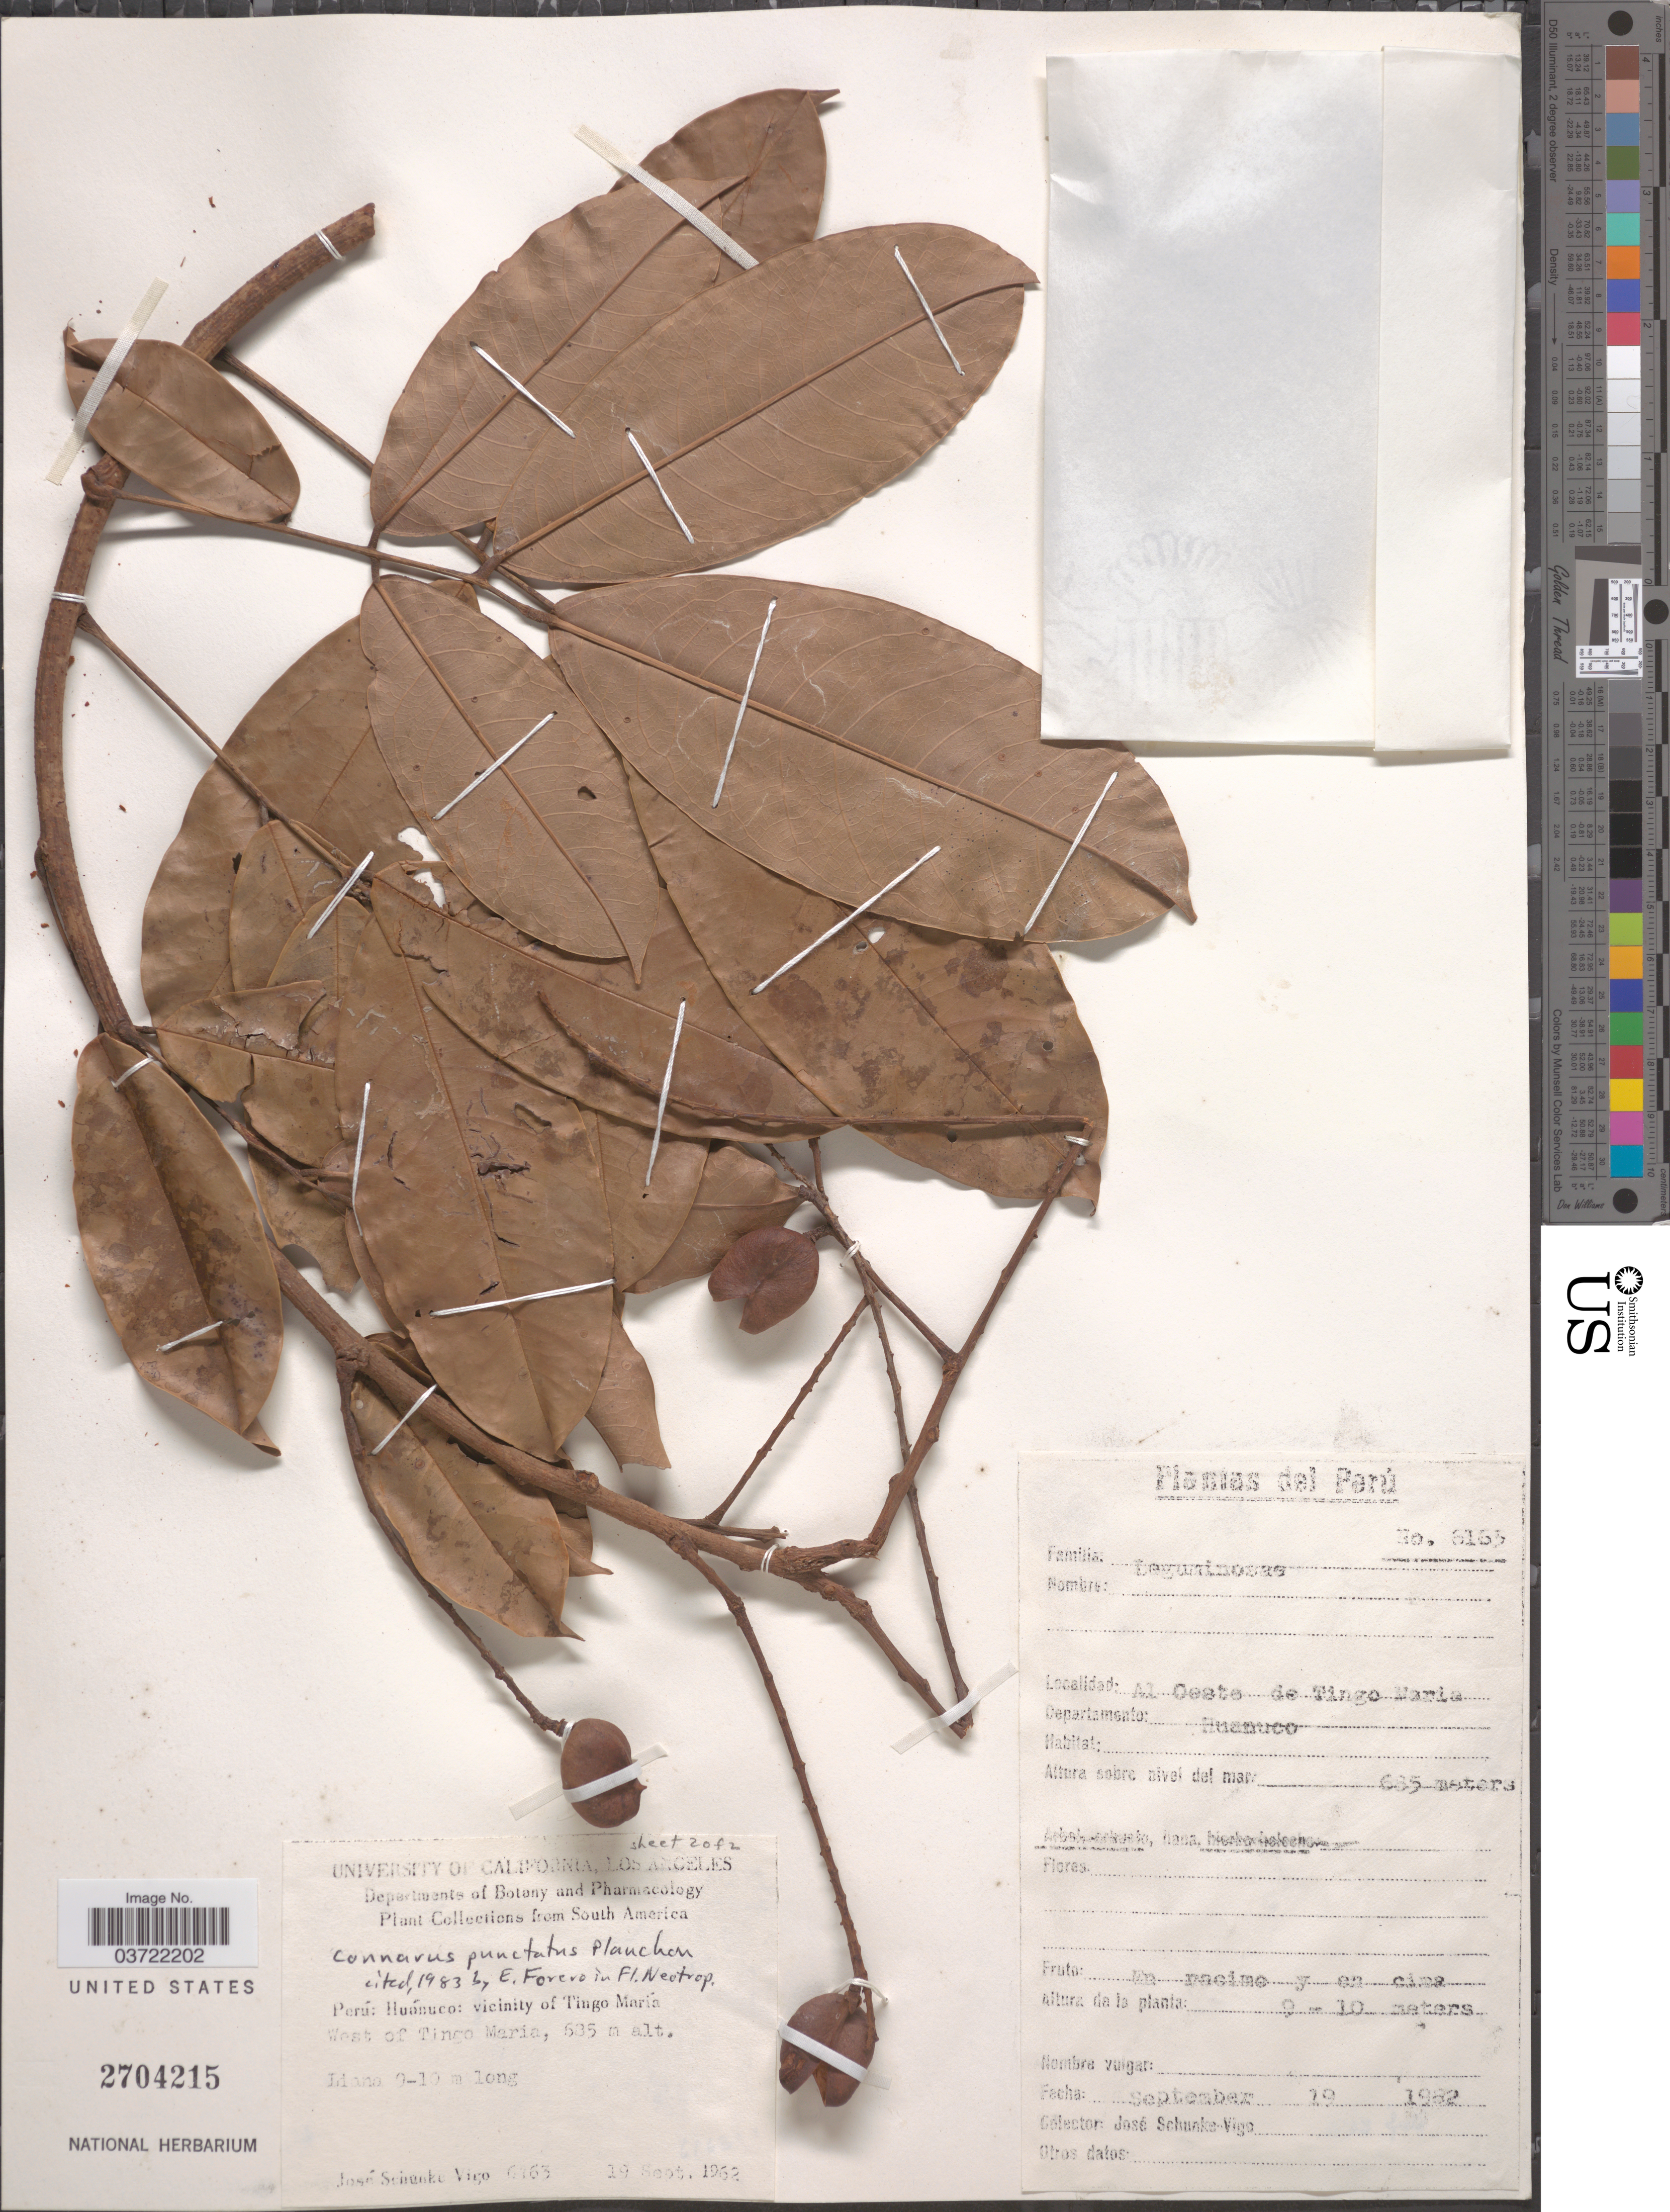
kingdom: Plantae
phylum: Tracheophyta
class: Magnoliopsida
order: Oxalidales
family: Connaraceae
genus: Connarus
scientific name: Connarus punctatus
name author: Planch.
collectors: J. Schunke Vigo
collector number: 6163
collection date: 1962-09-19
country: Peru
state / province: Huánuco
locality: Al Oeste de Tingo Maria. Departamento: Huanuco. Vicinity of Tingo María. West of Tingo Maria.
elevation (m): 685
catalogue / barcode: US 2704215